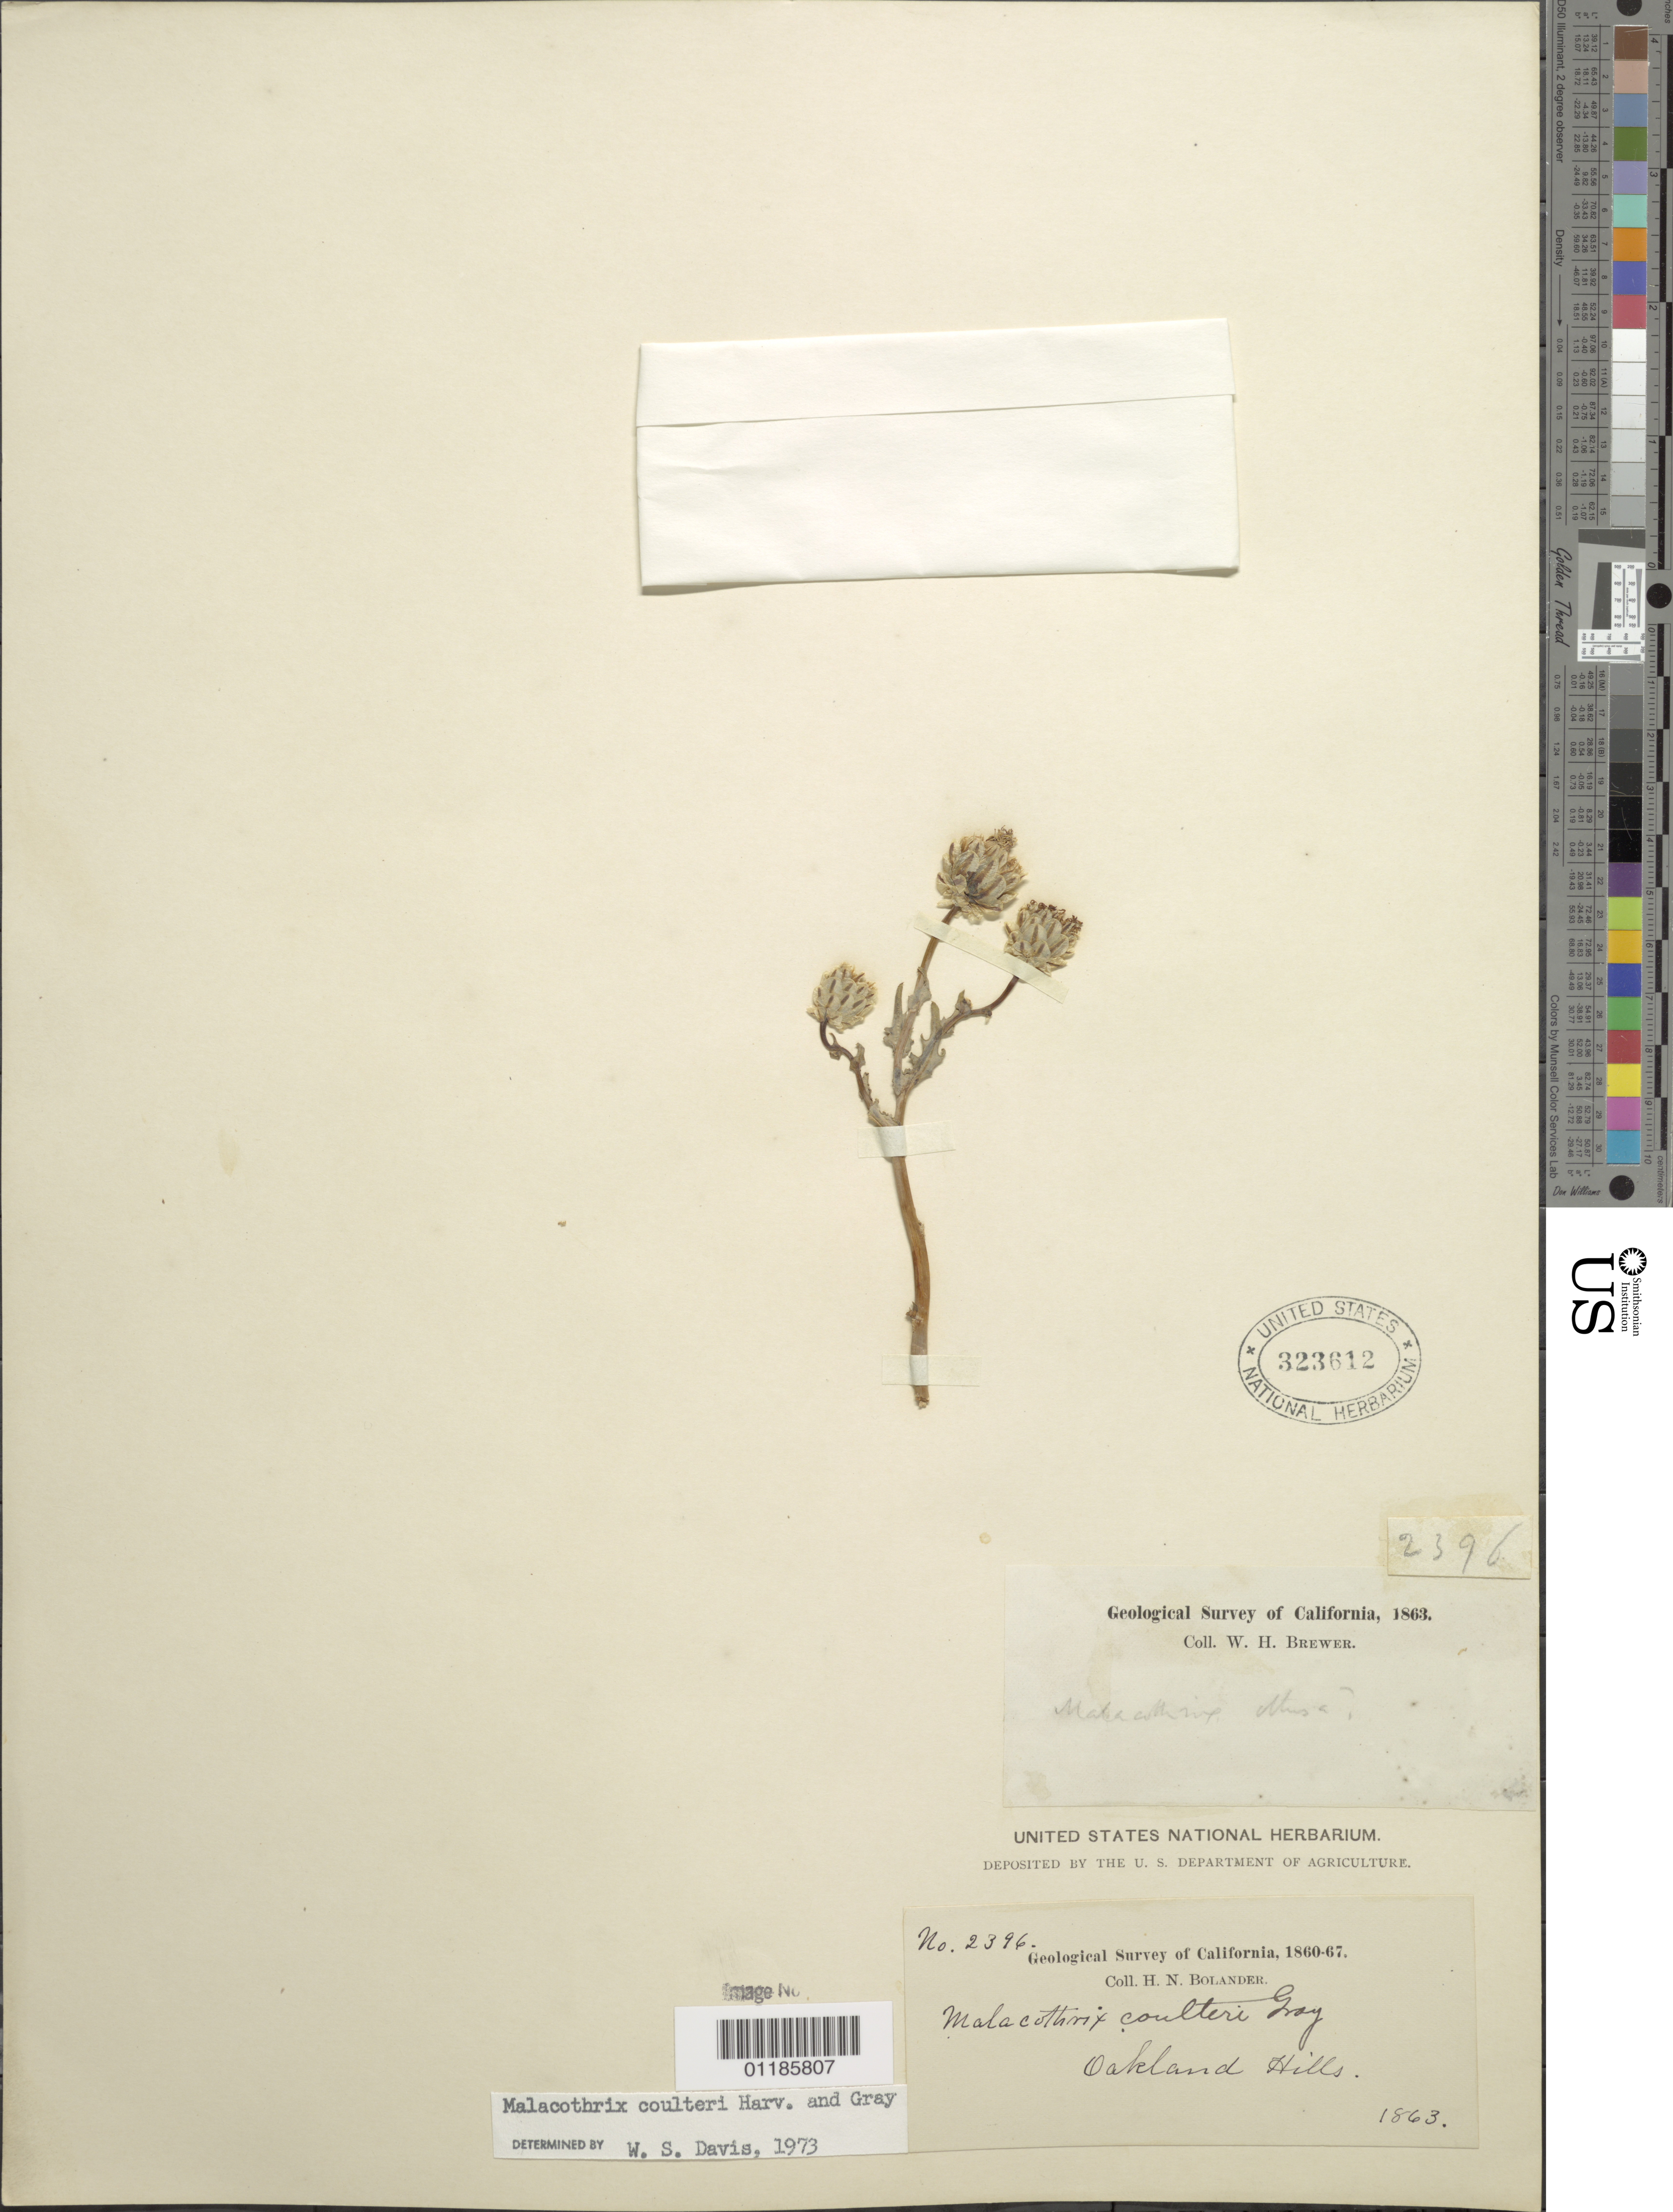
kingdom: Plantae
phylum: Tracheophyta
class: Magnoliopsida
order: Asterales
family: Asteraceae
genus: Malacothrix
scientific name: Malacothrix coulteri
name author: Harv. & A. Gray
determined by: Davis, W. S.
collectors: H. Bolander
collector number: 2396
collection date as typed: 1863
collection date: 1863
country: United States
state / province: California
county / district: Alameda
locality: Oakland Hills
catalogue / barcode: US 323612